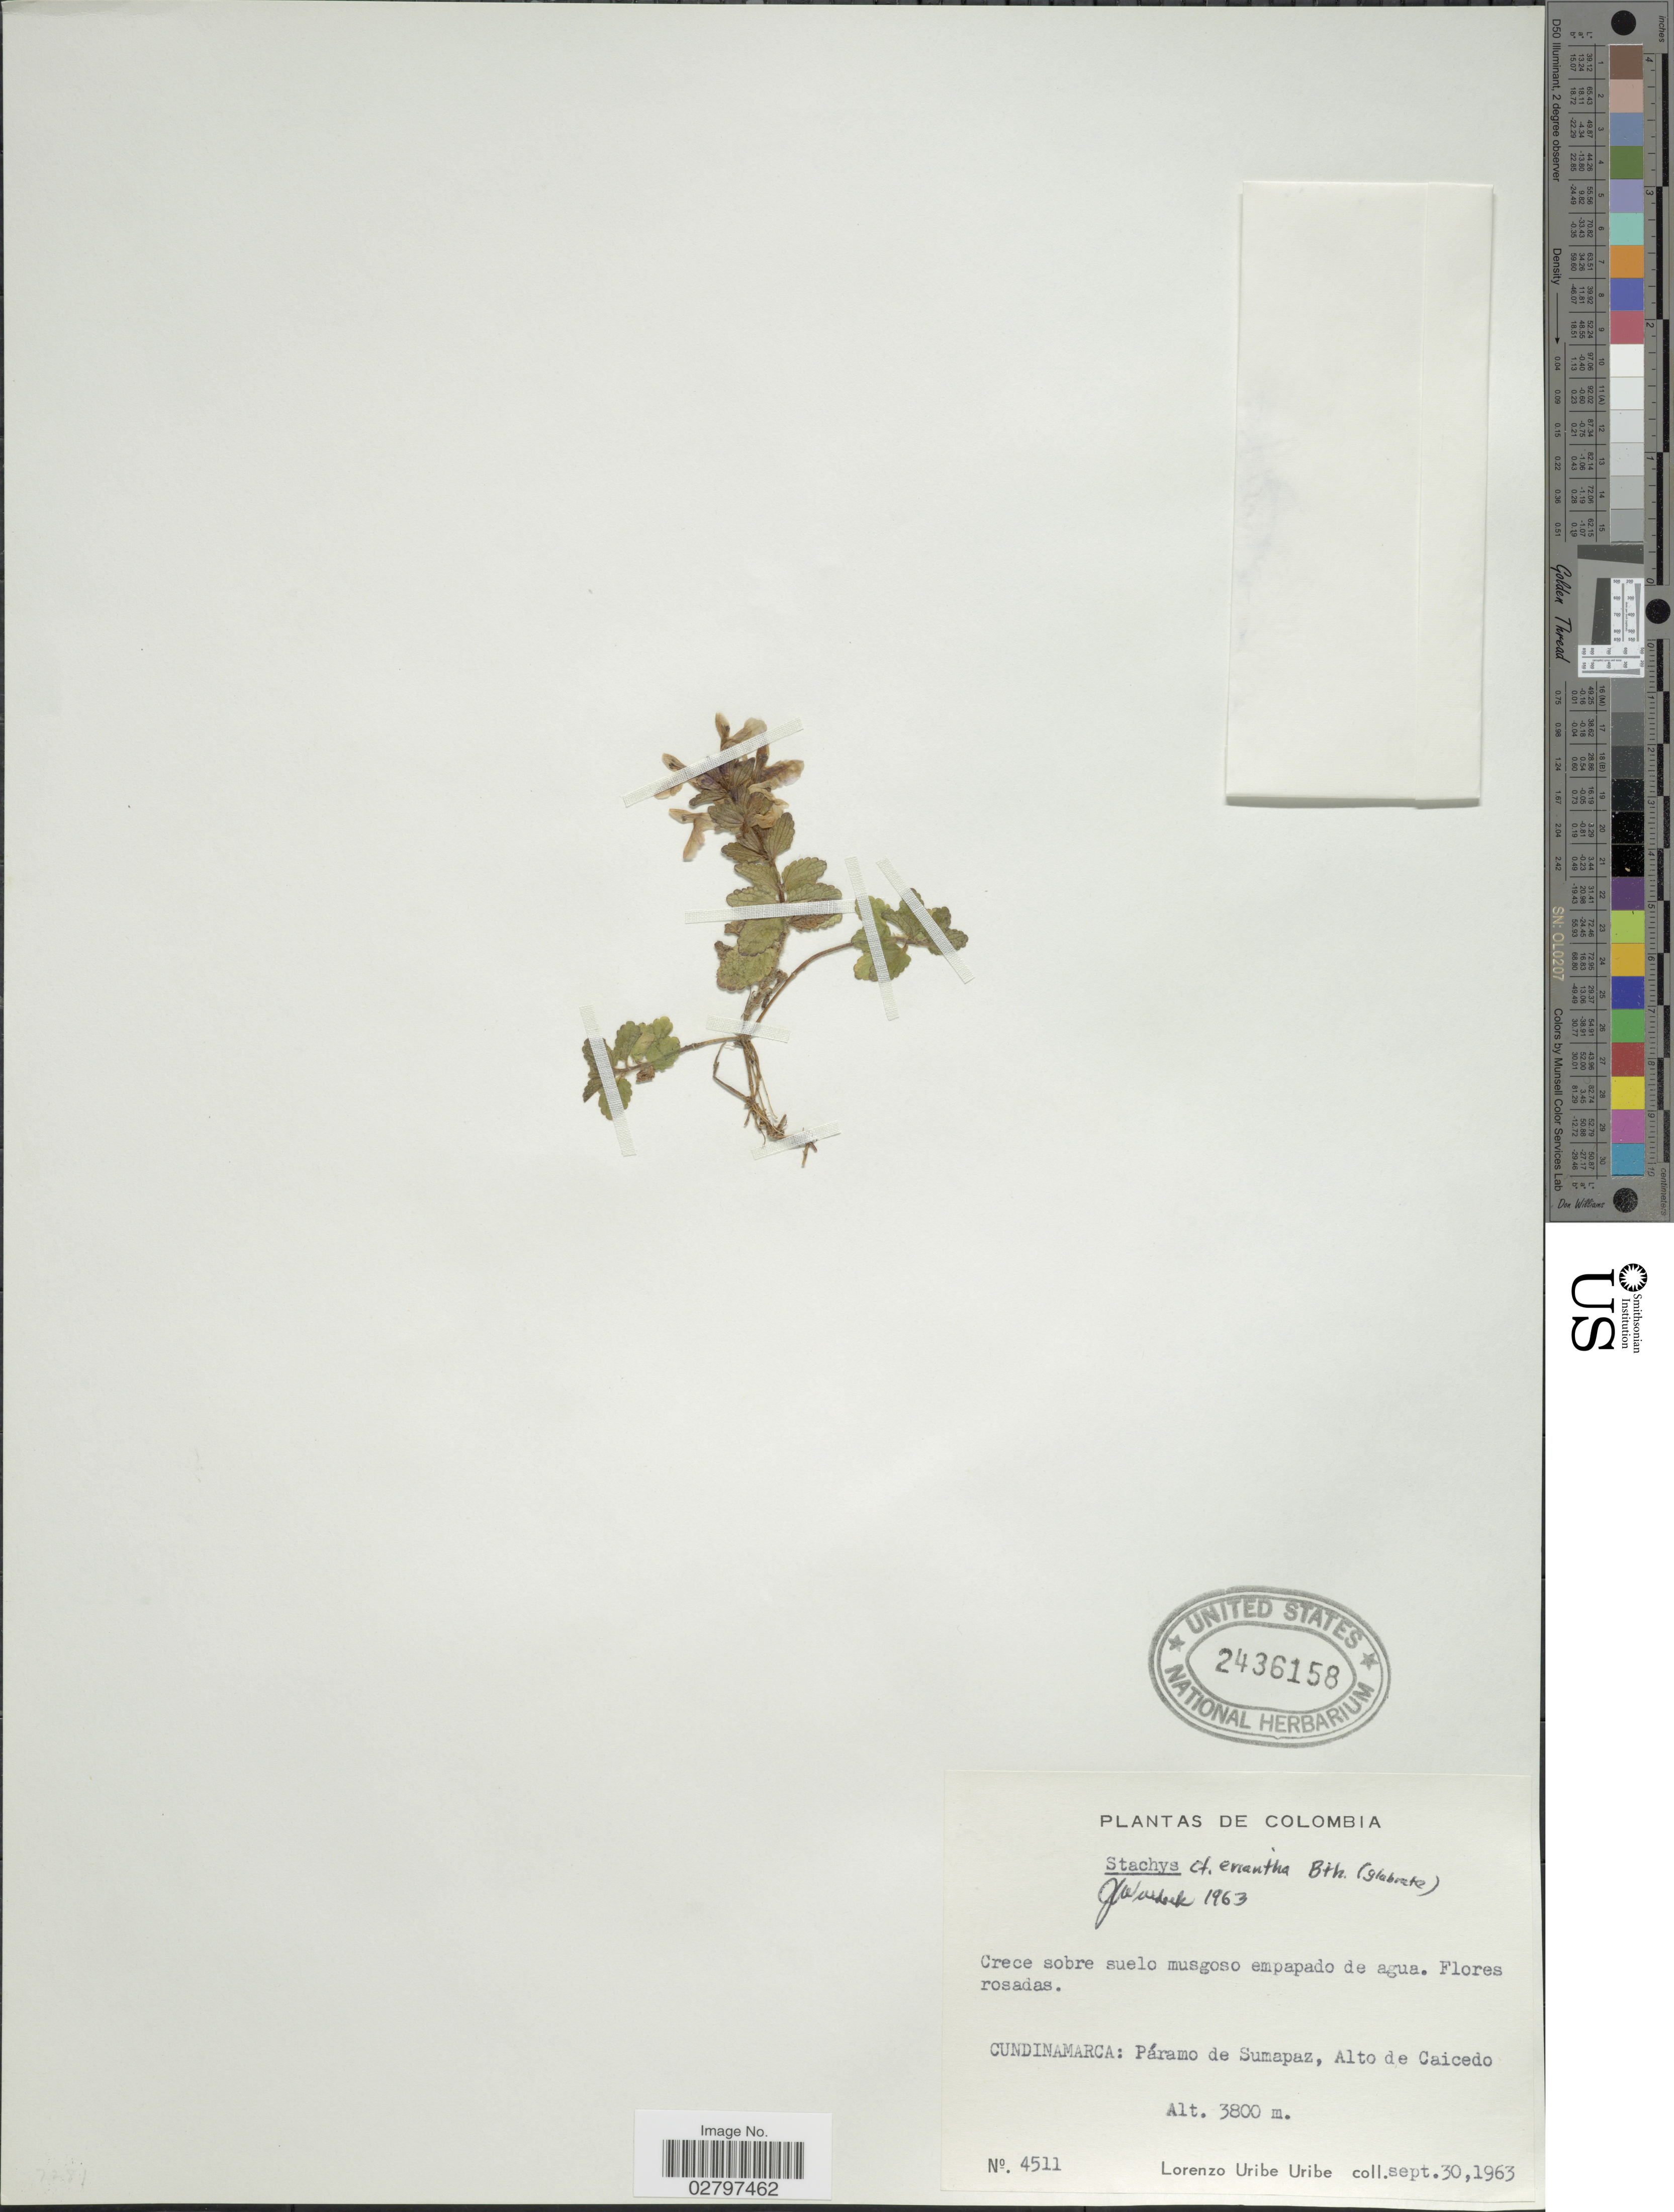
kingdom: Plantae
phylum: Tracheophyta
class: Magnoliopsida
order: Lamiales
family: Lamiaceae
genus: Stachys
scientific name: Stachys eriantha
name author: Benth.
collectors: L. Uribe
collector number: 4511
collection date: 1963-09-30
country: Colombia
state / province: Cundinamarca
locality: Páramo de Sumapaz, Alto de Caicedo.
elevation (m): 3800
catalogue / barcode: US 2436158